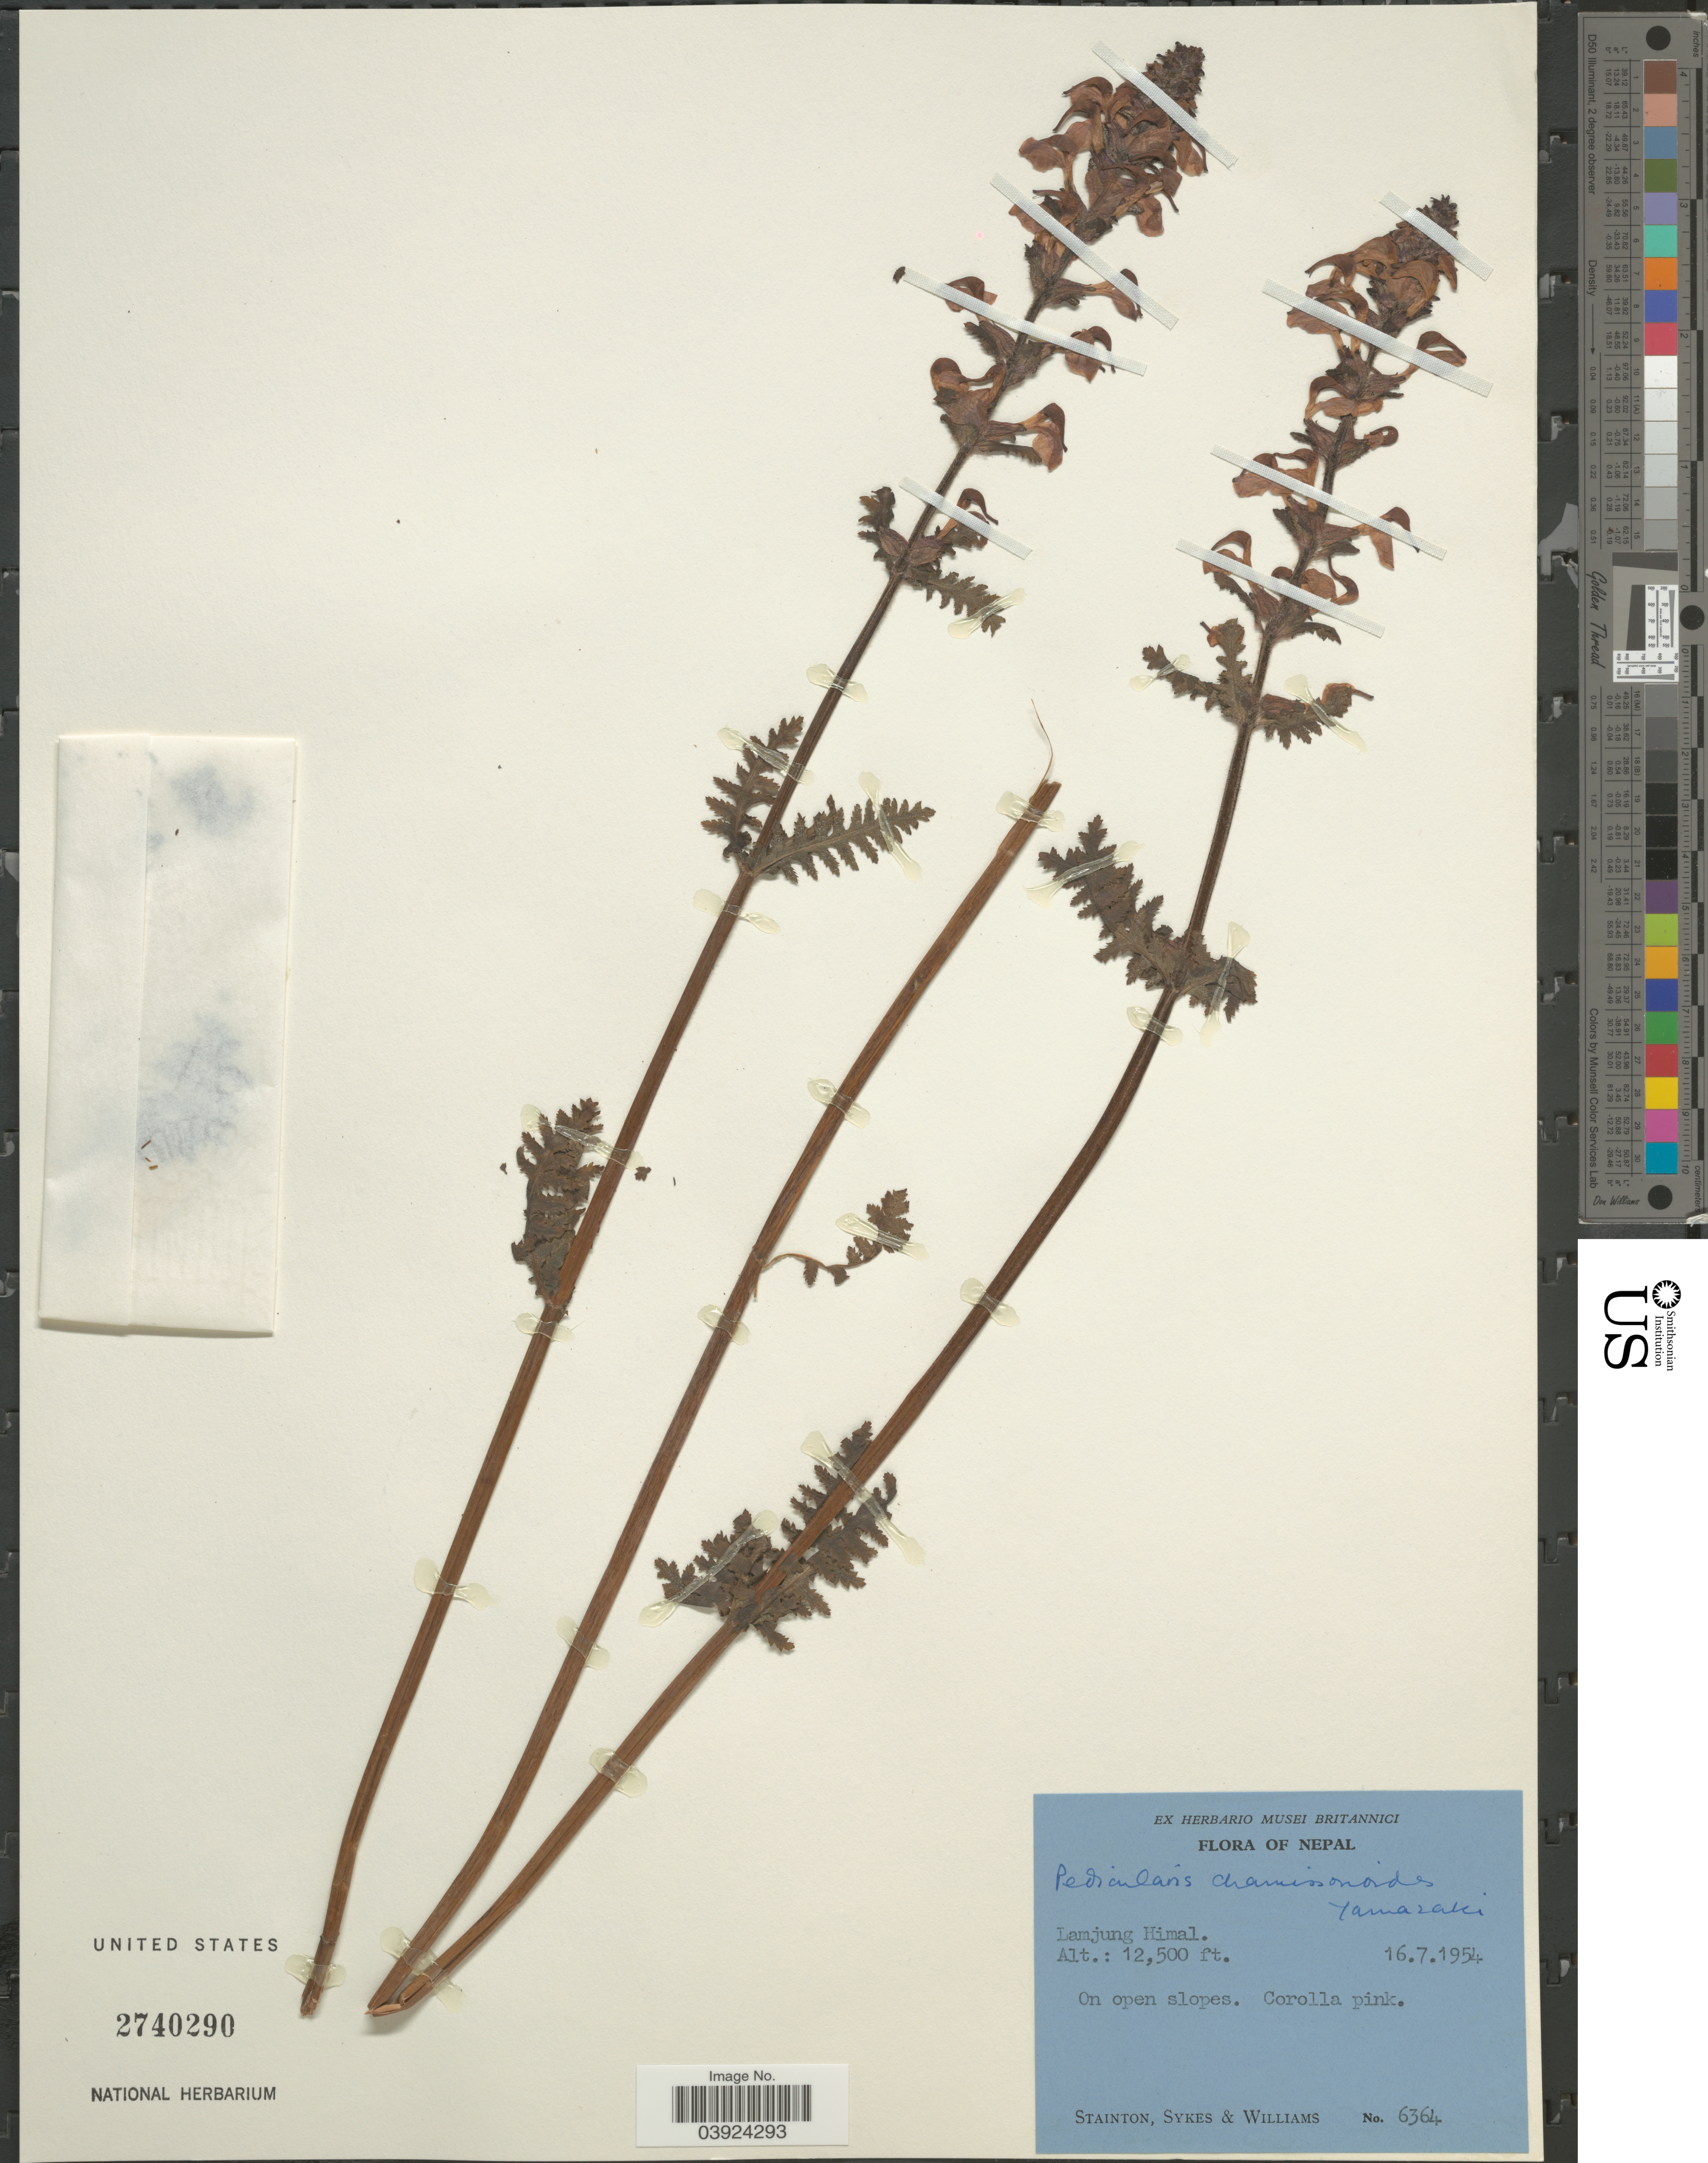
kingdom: Plantae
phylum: Tracheophyta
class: Magnoliopsida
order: Lamiales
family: Orobanchaceae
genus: Pedicularis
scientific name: Pedicularis chamissonoides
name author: T. Yamaz.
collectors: -. Stainton, Sykes, -- & -- Williams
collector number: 6364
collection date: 1954-07-16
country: Nepal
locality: Lamjung Himal.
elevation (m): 3810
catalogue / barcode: US 2740290